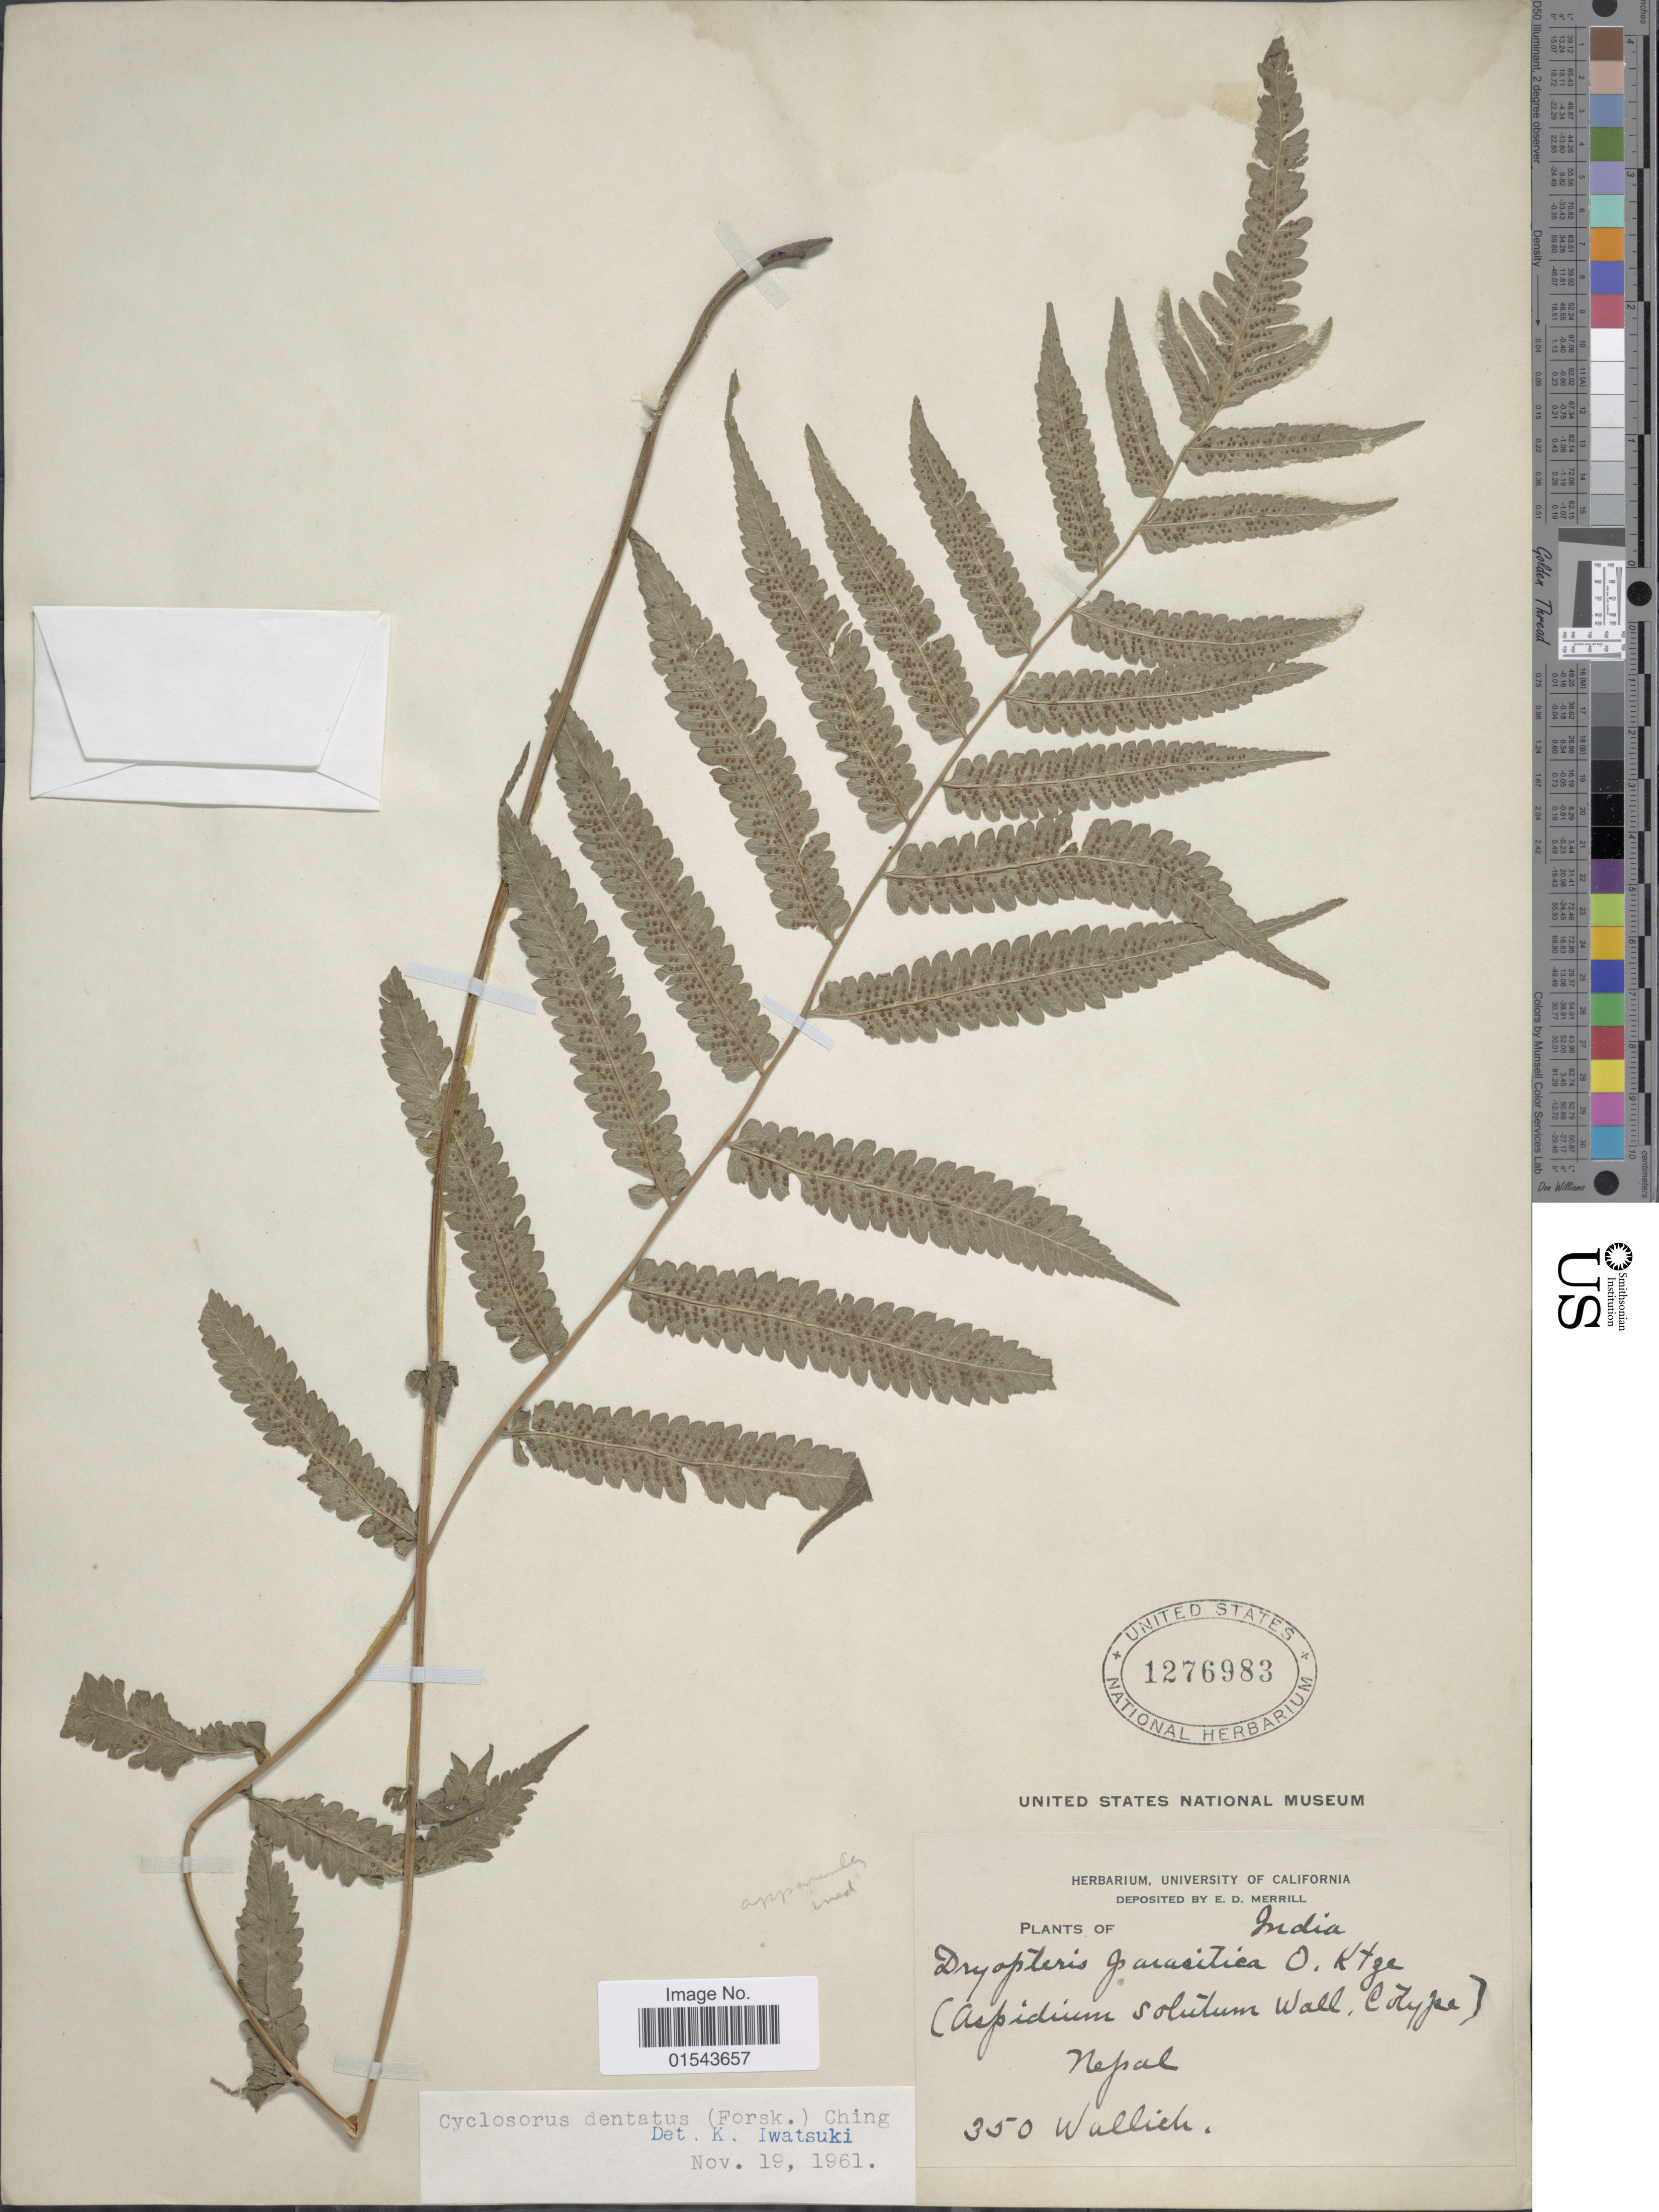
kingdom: Plantae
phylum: Tracheophyta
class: Polypodiopsida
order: Polypodiales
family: Thelypteridaceae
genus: Christella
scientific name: Christella dentata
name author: (Forssk.) Brownsey & Jermy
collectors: -- Wallich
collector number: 350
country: Nepal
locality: Nepal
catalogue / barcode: US 1276983